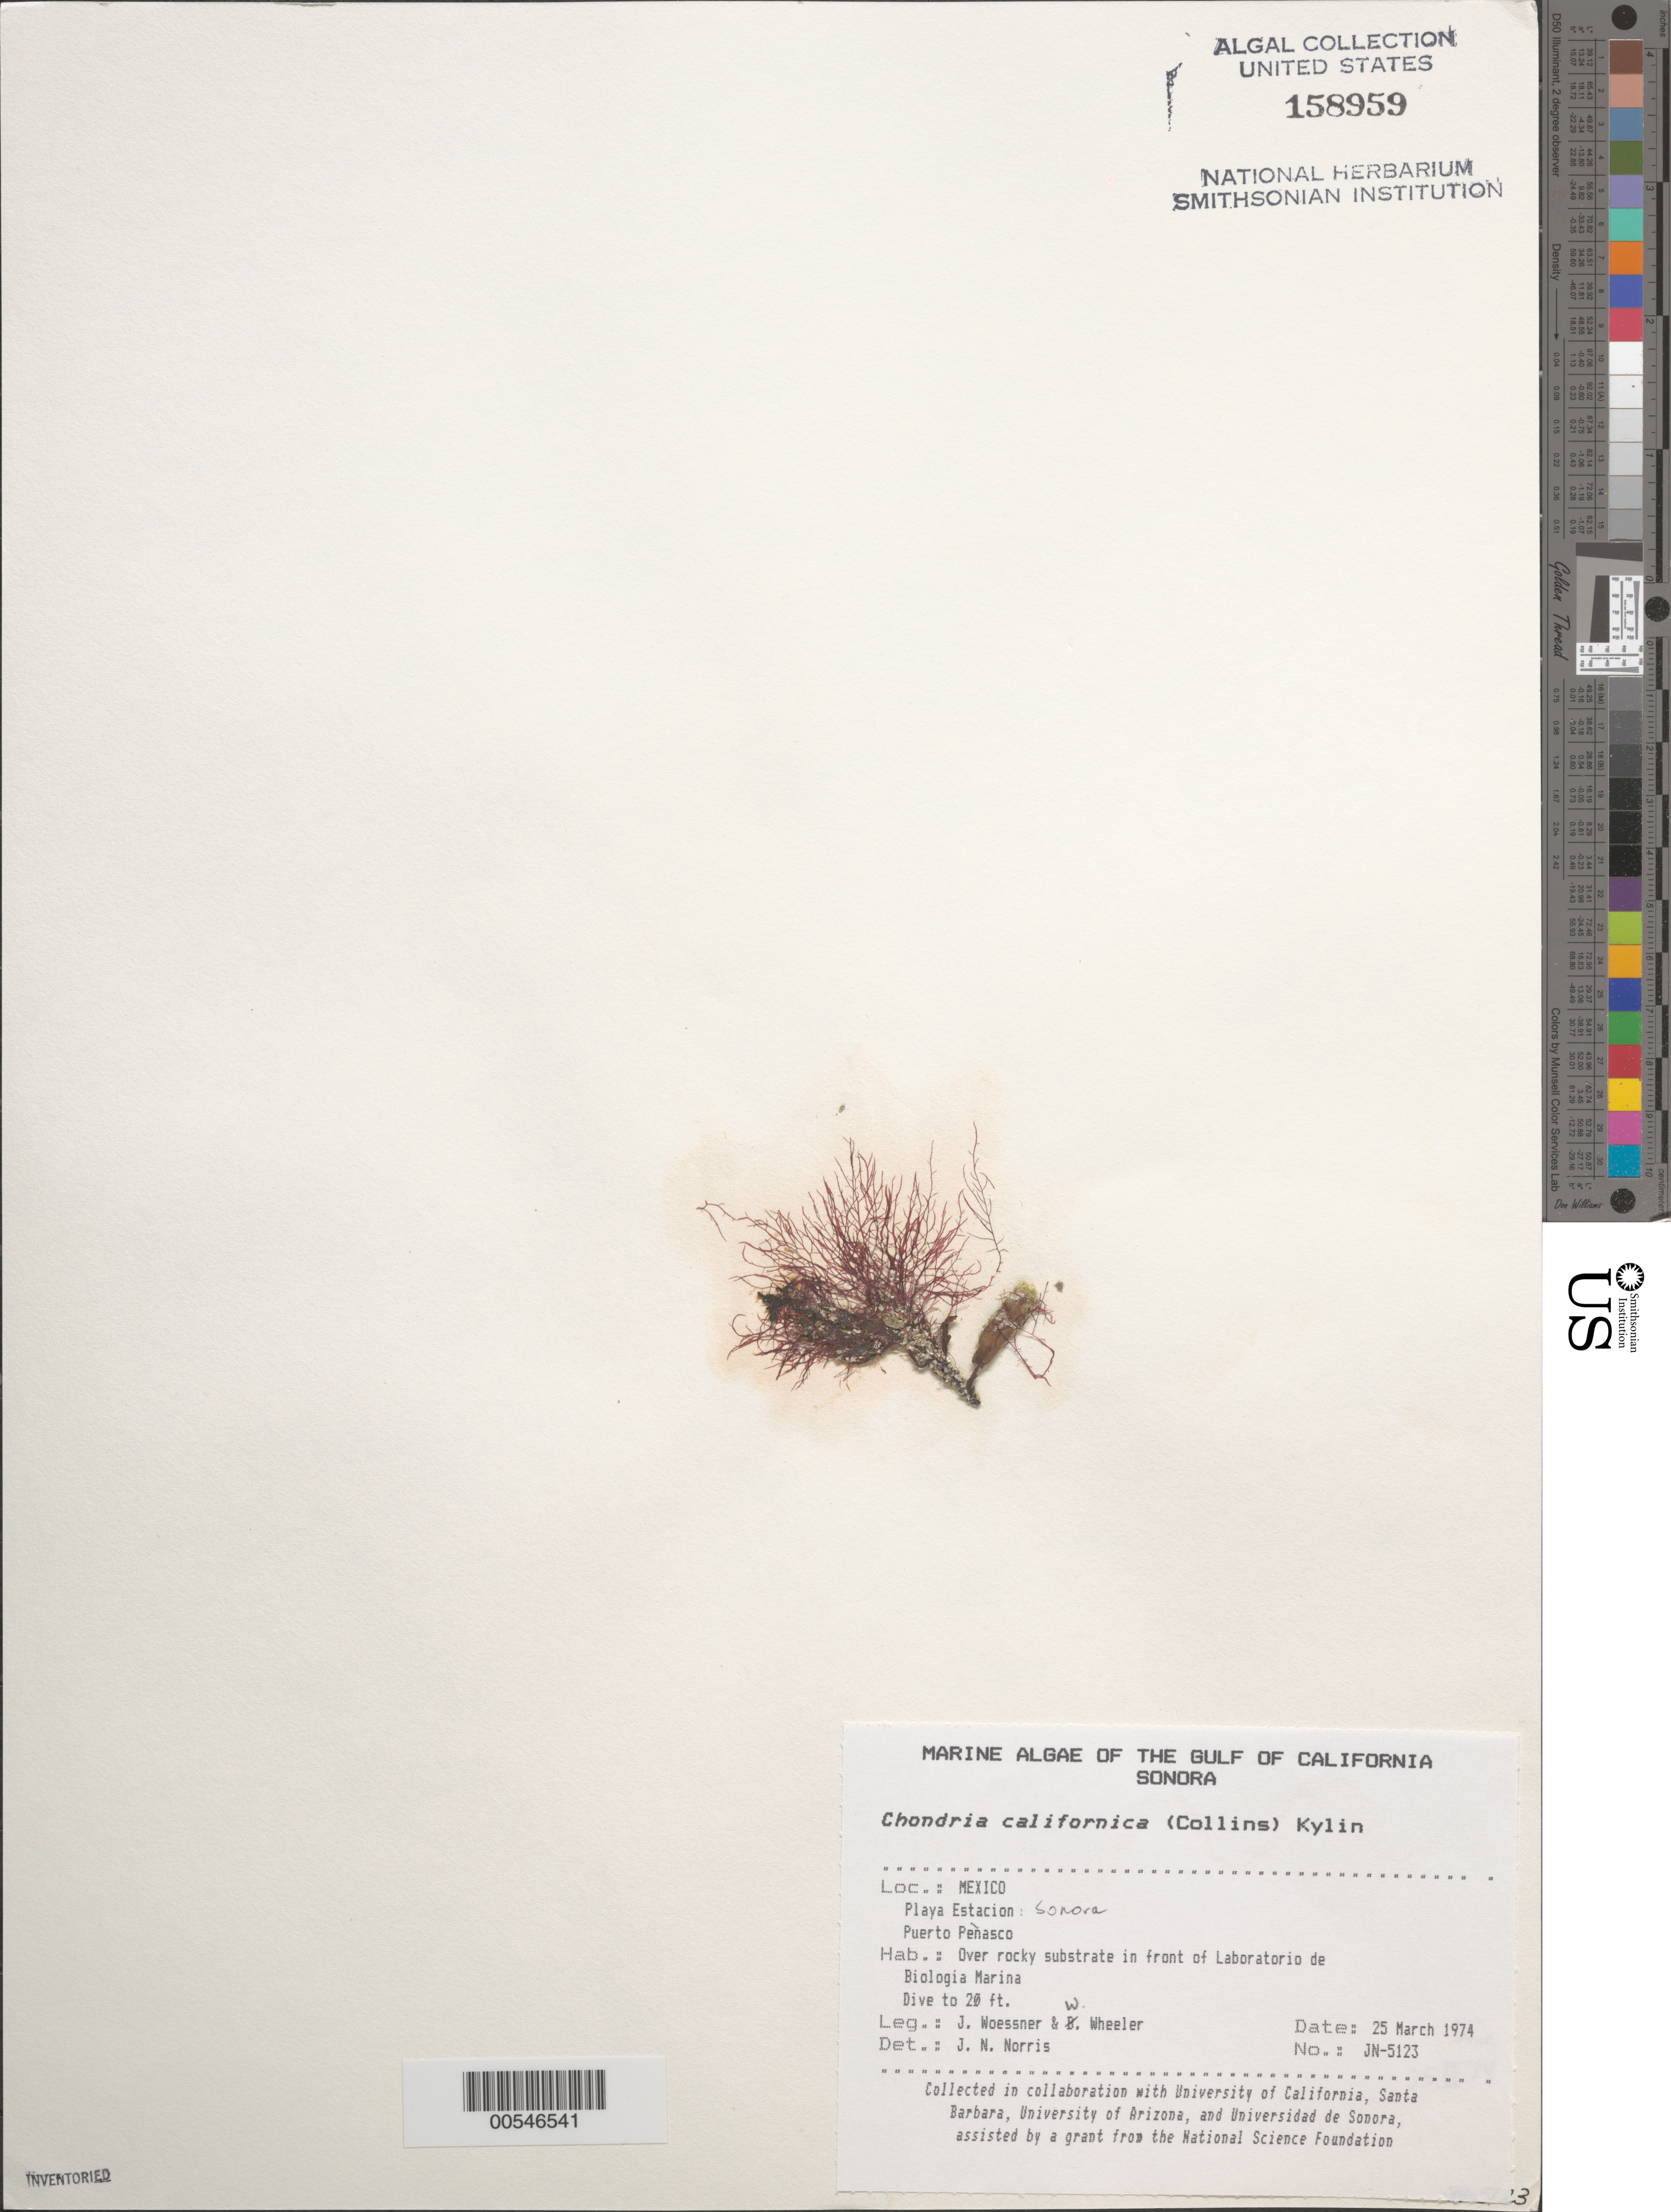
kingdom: Plantae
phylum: Rhodophyta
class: Florideophyceae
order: Ceramiales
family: Rhodomelaceae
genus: Chondria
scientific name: Chondria acrorhizophora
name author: Setch. & N.L. Gardner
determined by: Algae name updating Project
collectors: J. Woessner & W. Wheeler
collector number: Jn-5123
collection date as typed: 25 Mar 1974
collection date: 1974-03-25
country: Mexico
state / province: Sonora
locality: Playa Estacion, Puerto Penasco, marine station shore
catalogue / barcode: US 158959